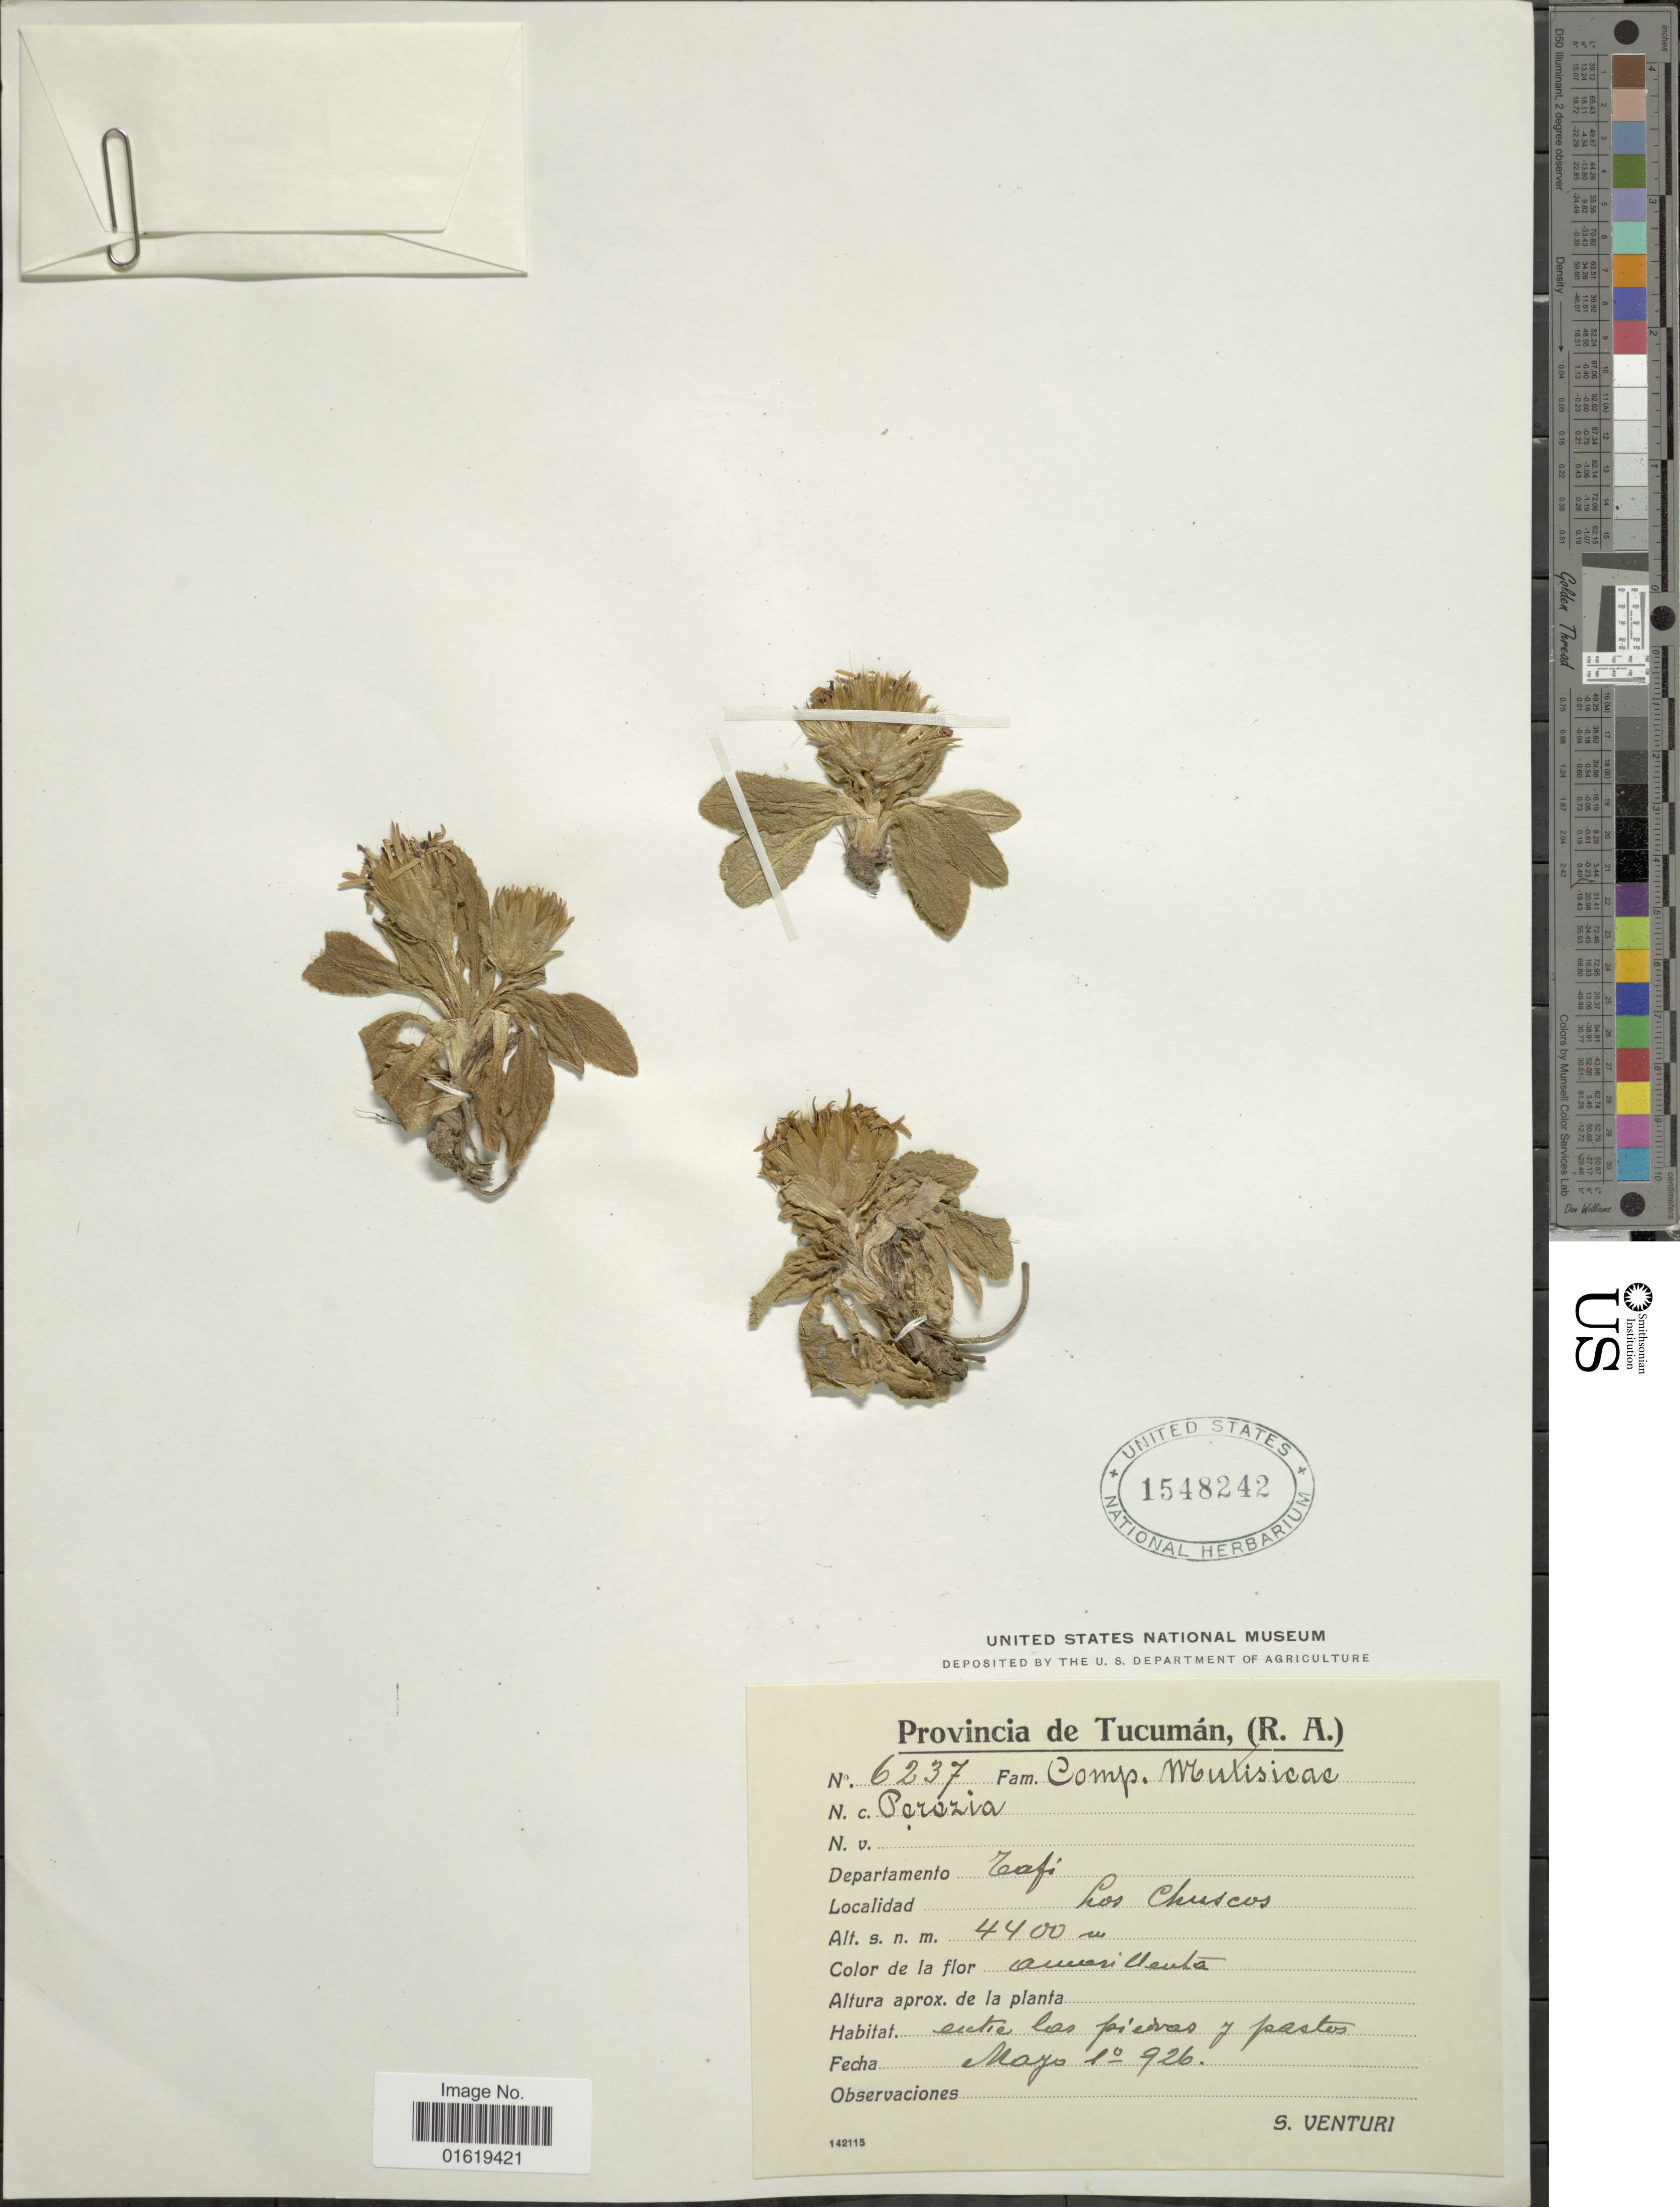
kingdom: Plantae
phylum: Tracheophyta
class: Magnoliopsida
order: Asterales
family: Asteraceae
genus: Perezia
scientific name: Perezia coerulescens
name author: Wedd.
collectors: S. Venturi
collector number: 6237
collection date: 1926-05-01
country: Argentina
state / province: Tucuman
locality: Departamento Tafi. Los Chuscos.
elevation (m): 4400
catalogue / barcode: US 1548242